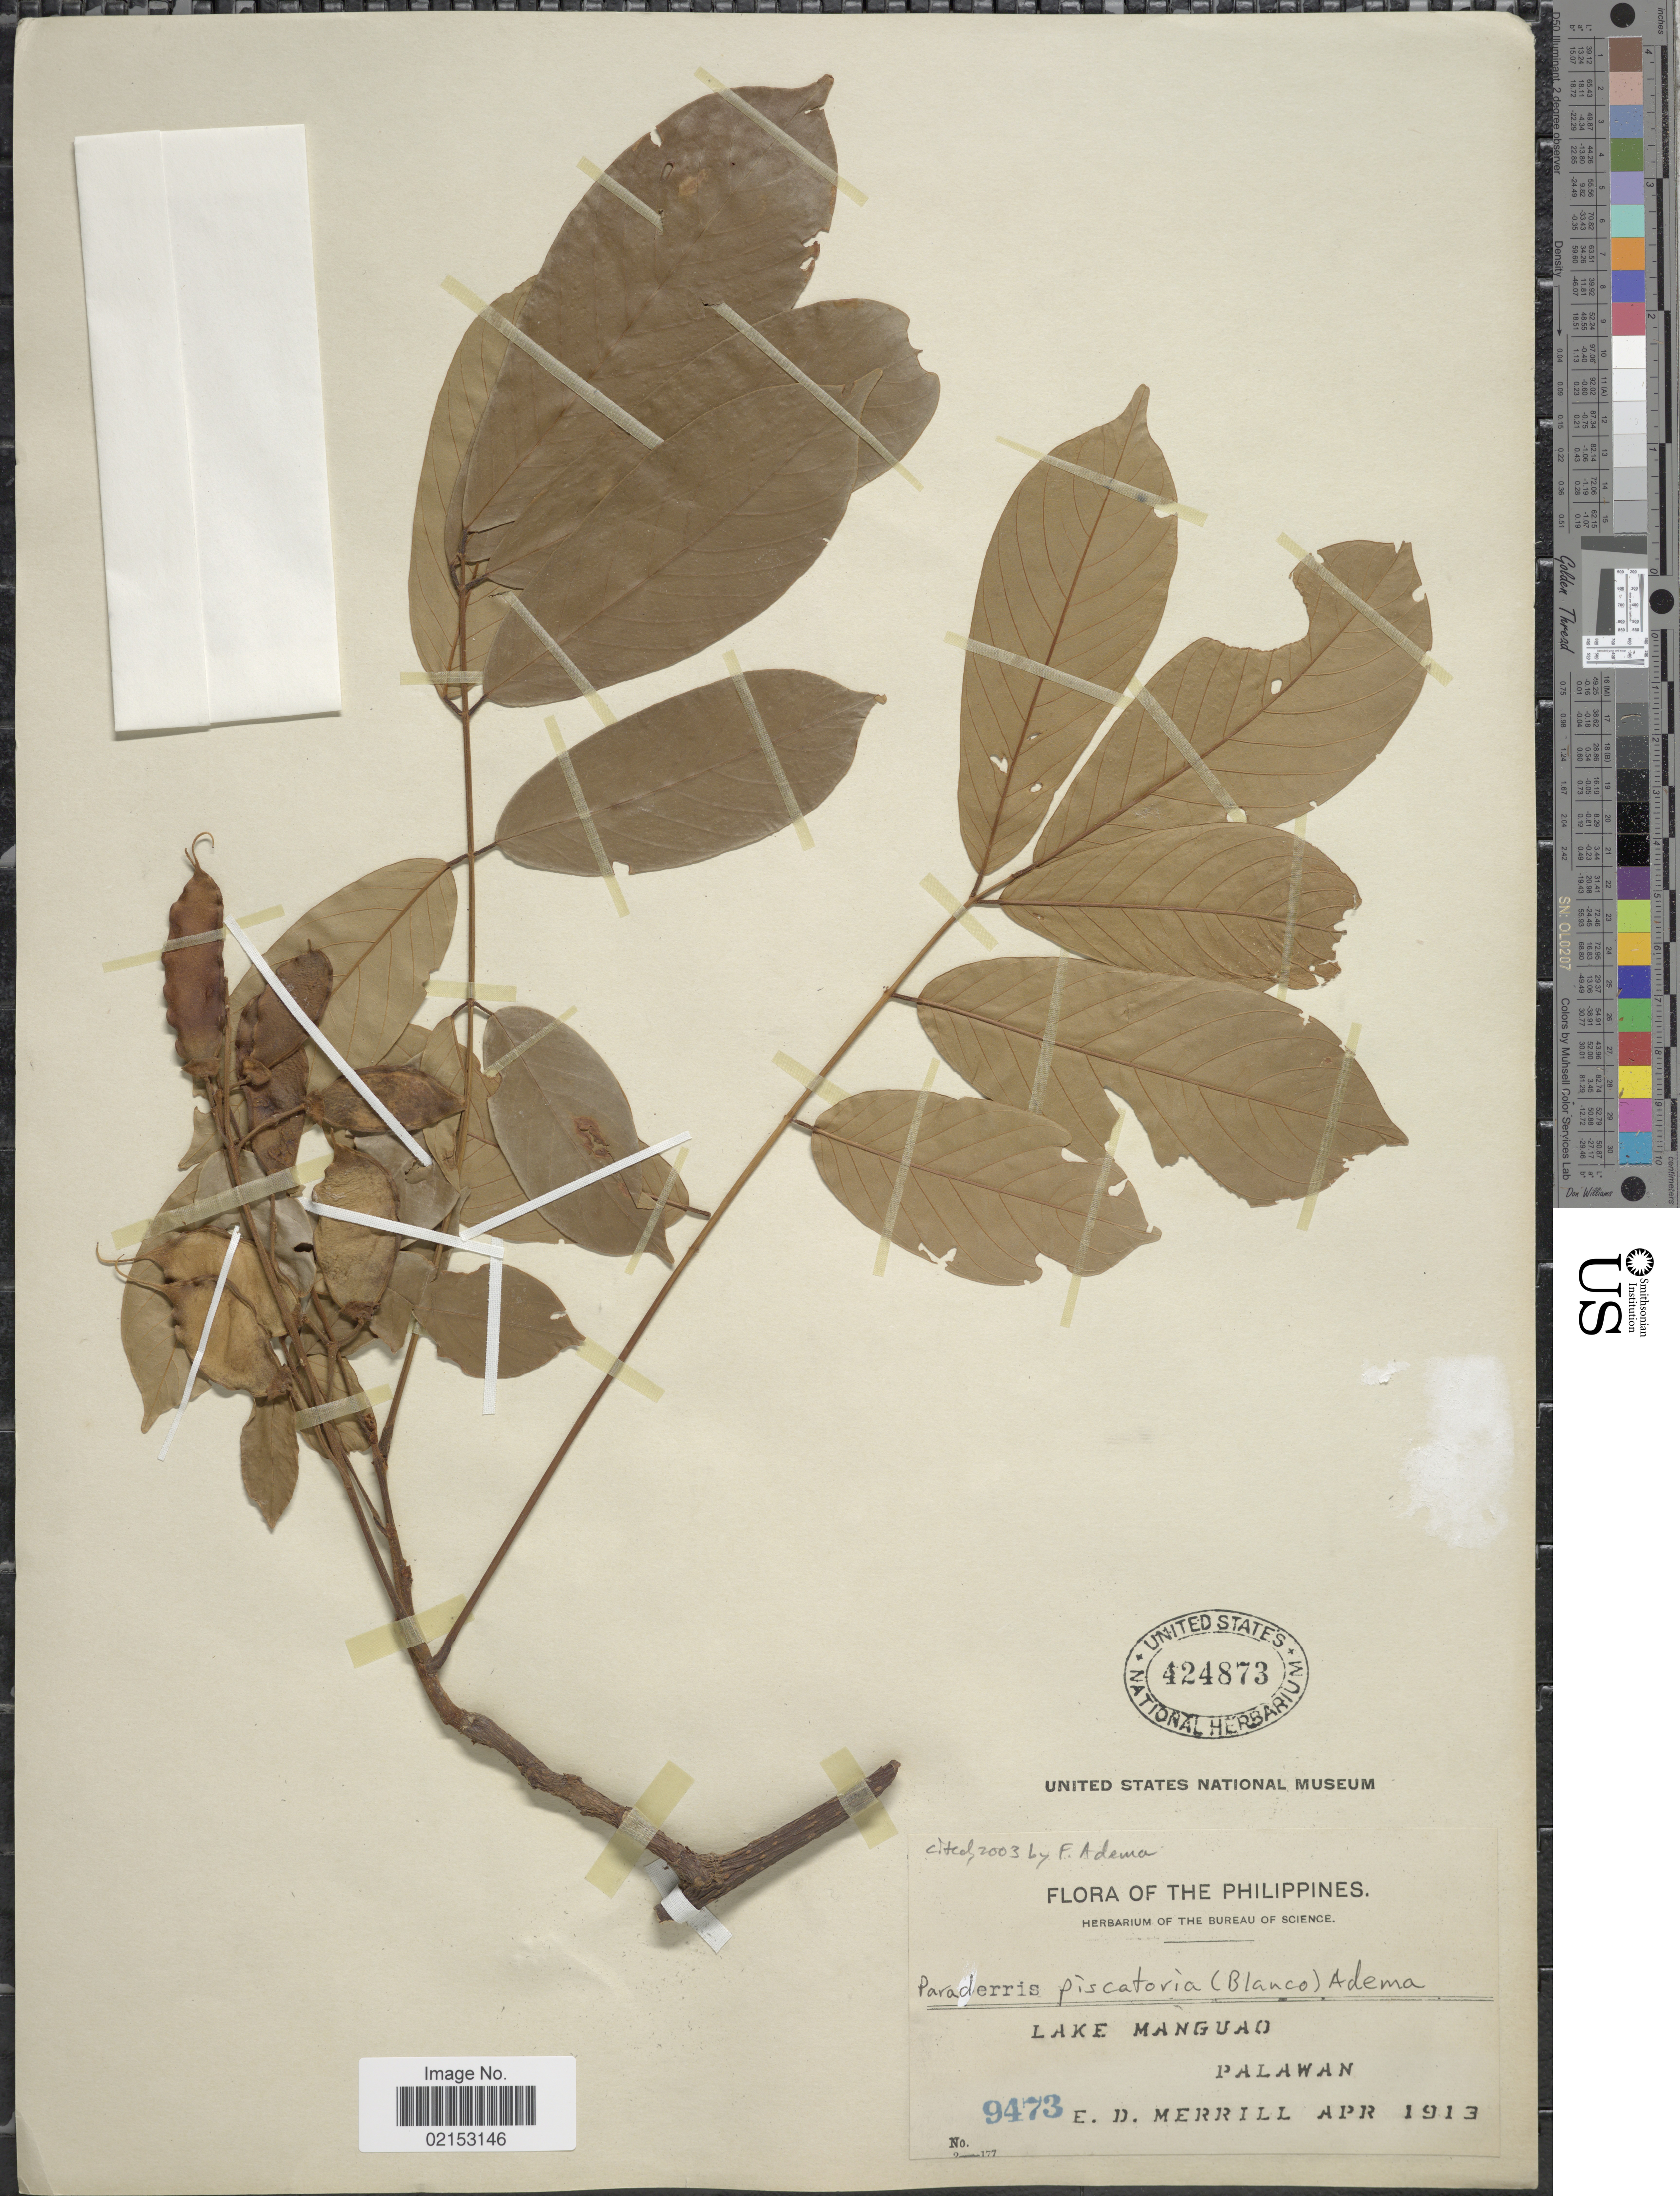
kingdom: Plantae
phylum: Tracheophyta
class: Magnoliopsida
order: Fabales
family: Fabaceae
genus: Derris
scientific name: Derris piscatoria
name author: (Blanco) Sirich. & Adema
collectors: E. D. Merrill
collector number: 9473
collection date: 1913-04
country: Philippines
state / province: Mimaropa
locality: Lake Manguao, Palawan.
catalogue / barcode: US 424873